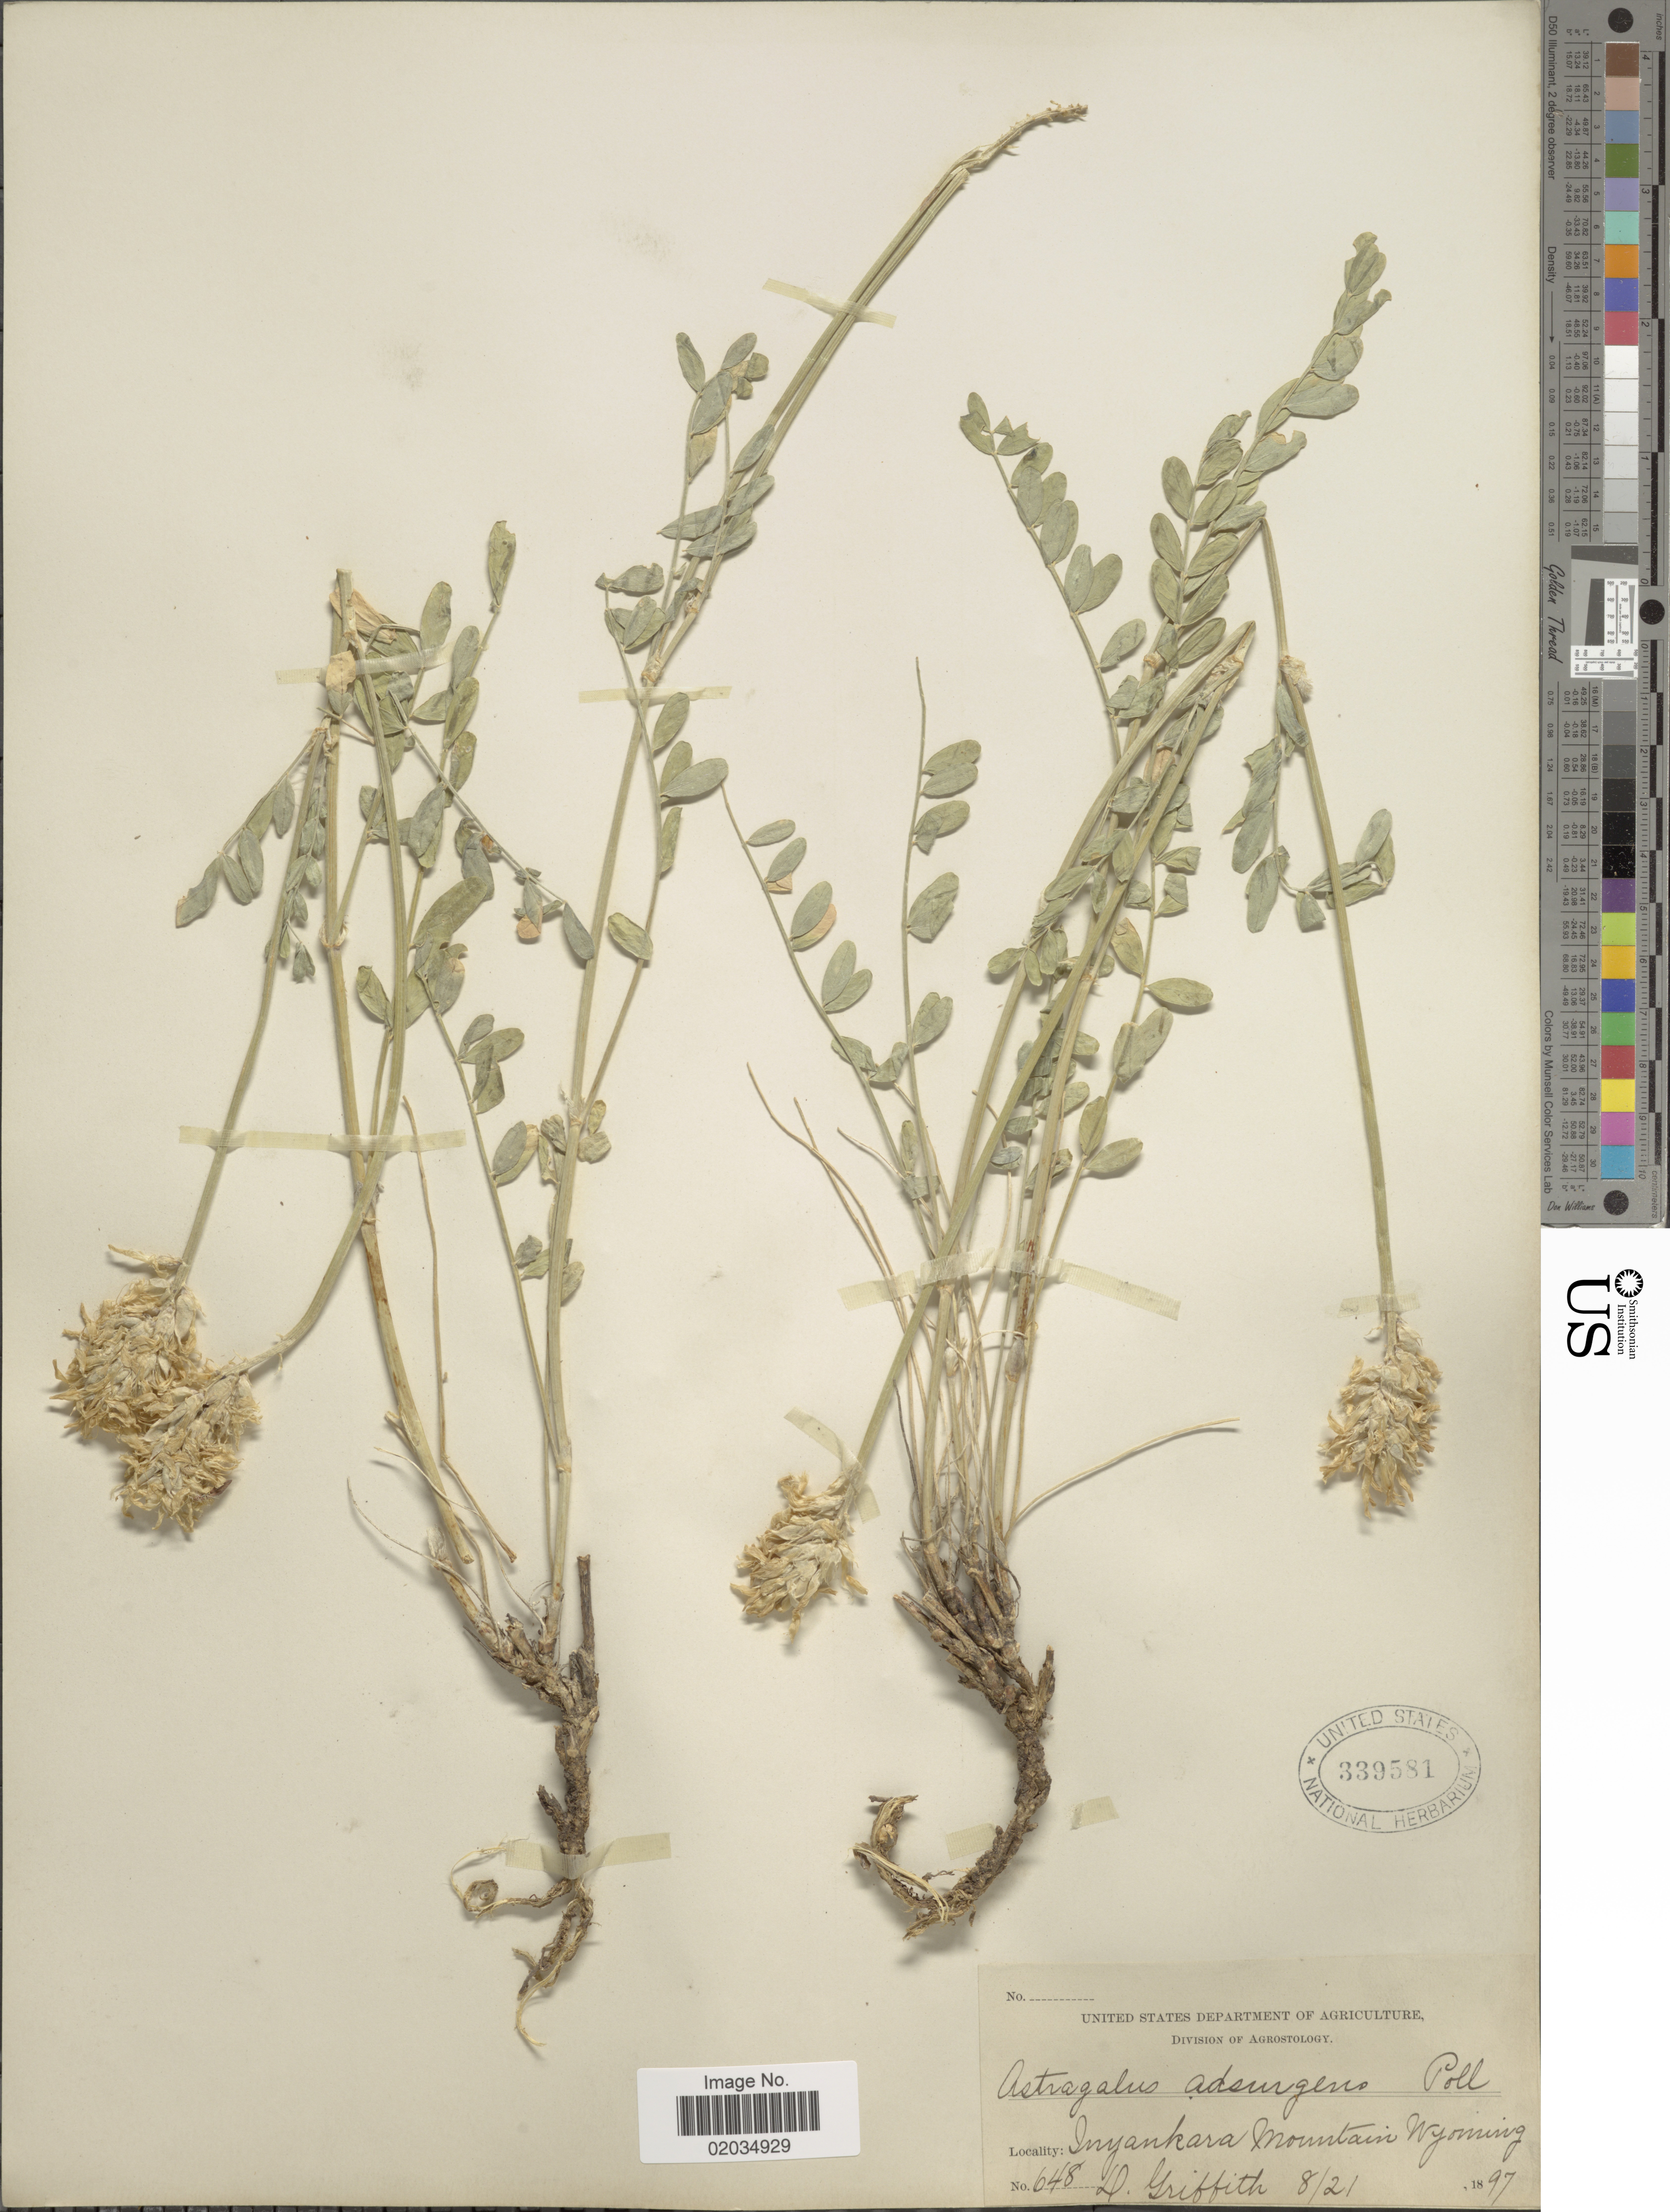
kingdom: Plantae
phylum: Tracheophyta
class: Magnoliopsida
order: Fabales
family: Fabaceae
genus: Astragalus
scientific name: Astragalus striatus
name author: Nutt.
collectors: D. Griffith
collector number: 648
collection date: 1897-08-21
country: United States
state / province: Wyoming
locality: Inyankara Mountain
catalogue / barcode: US 339581